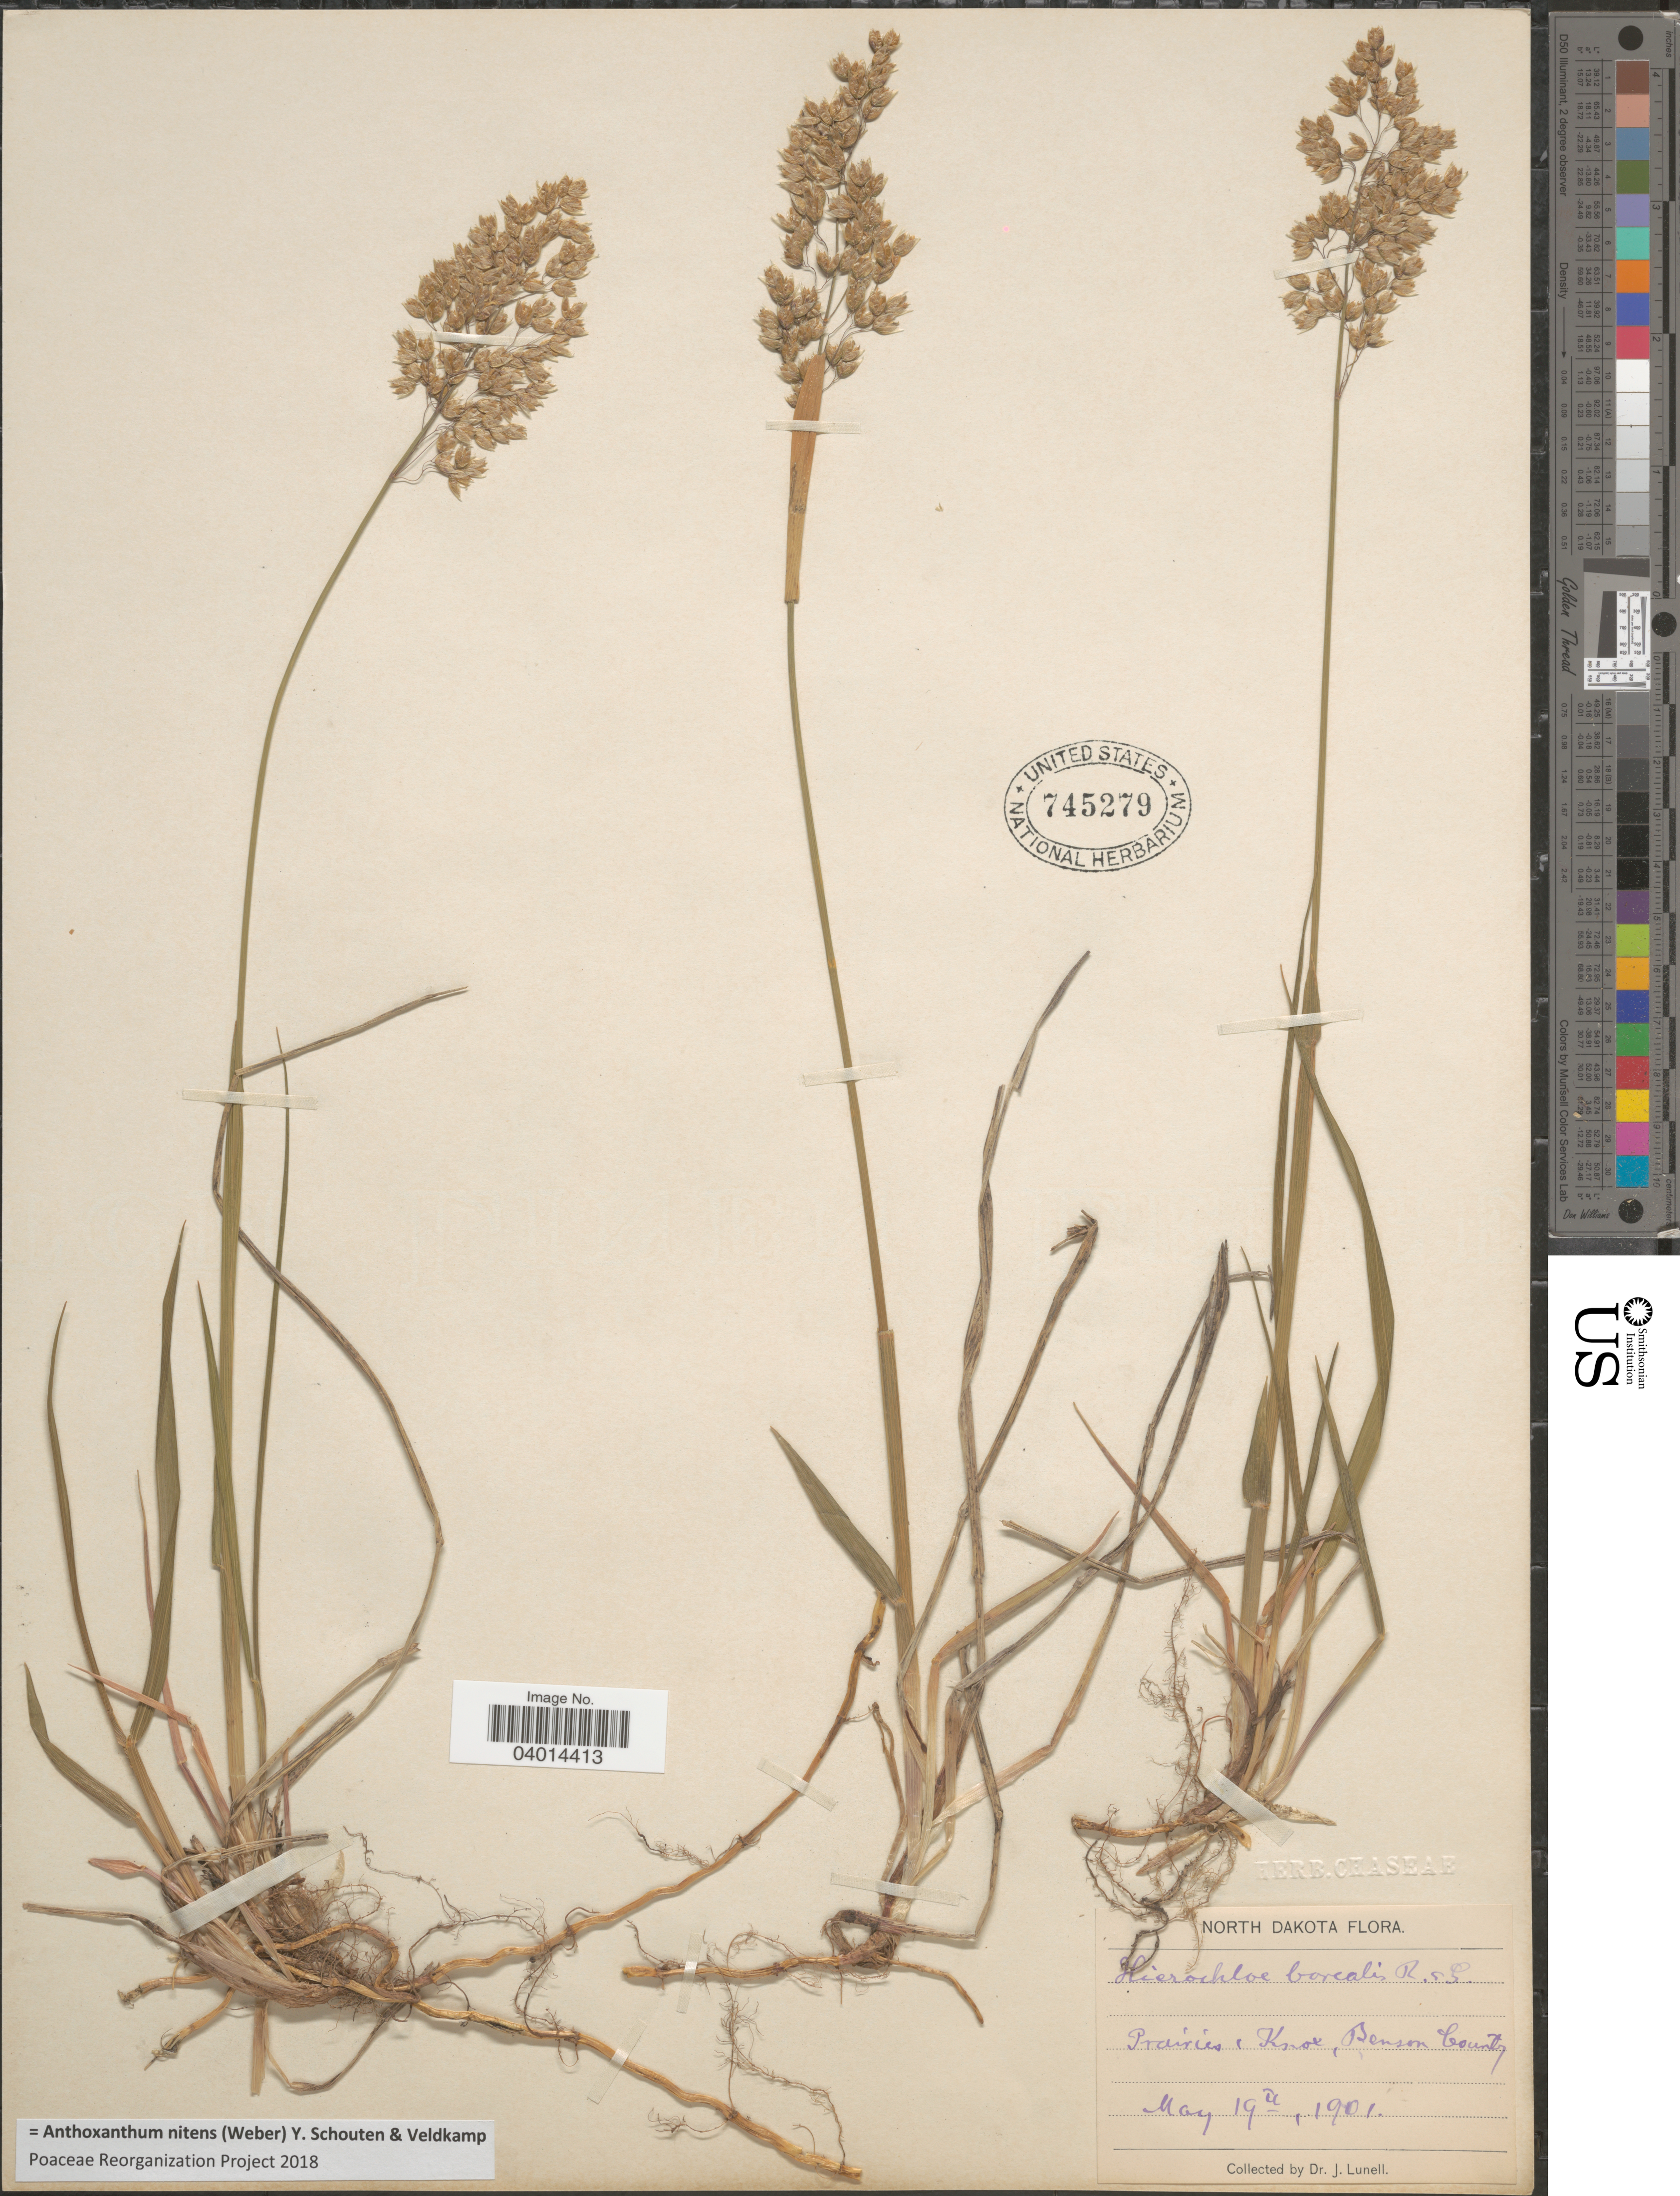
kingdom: Plantae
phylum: Tracheophyta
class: Liliopsida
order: Poales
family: Poaceae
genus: Anthoxanthum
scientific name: Anthoxanthum nitens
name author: (G.H. Weber) R.T.A. Schouten & Veldkamp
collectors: J. Lunell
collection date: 1901-05-19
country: United States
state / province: North Dakota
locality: Prairies, Knox, Benson County.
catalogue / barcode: US 745279